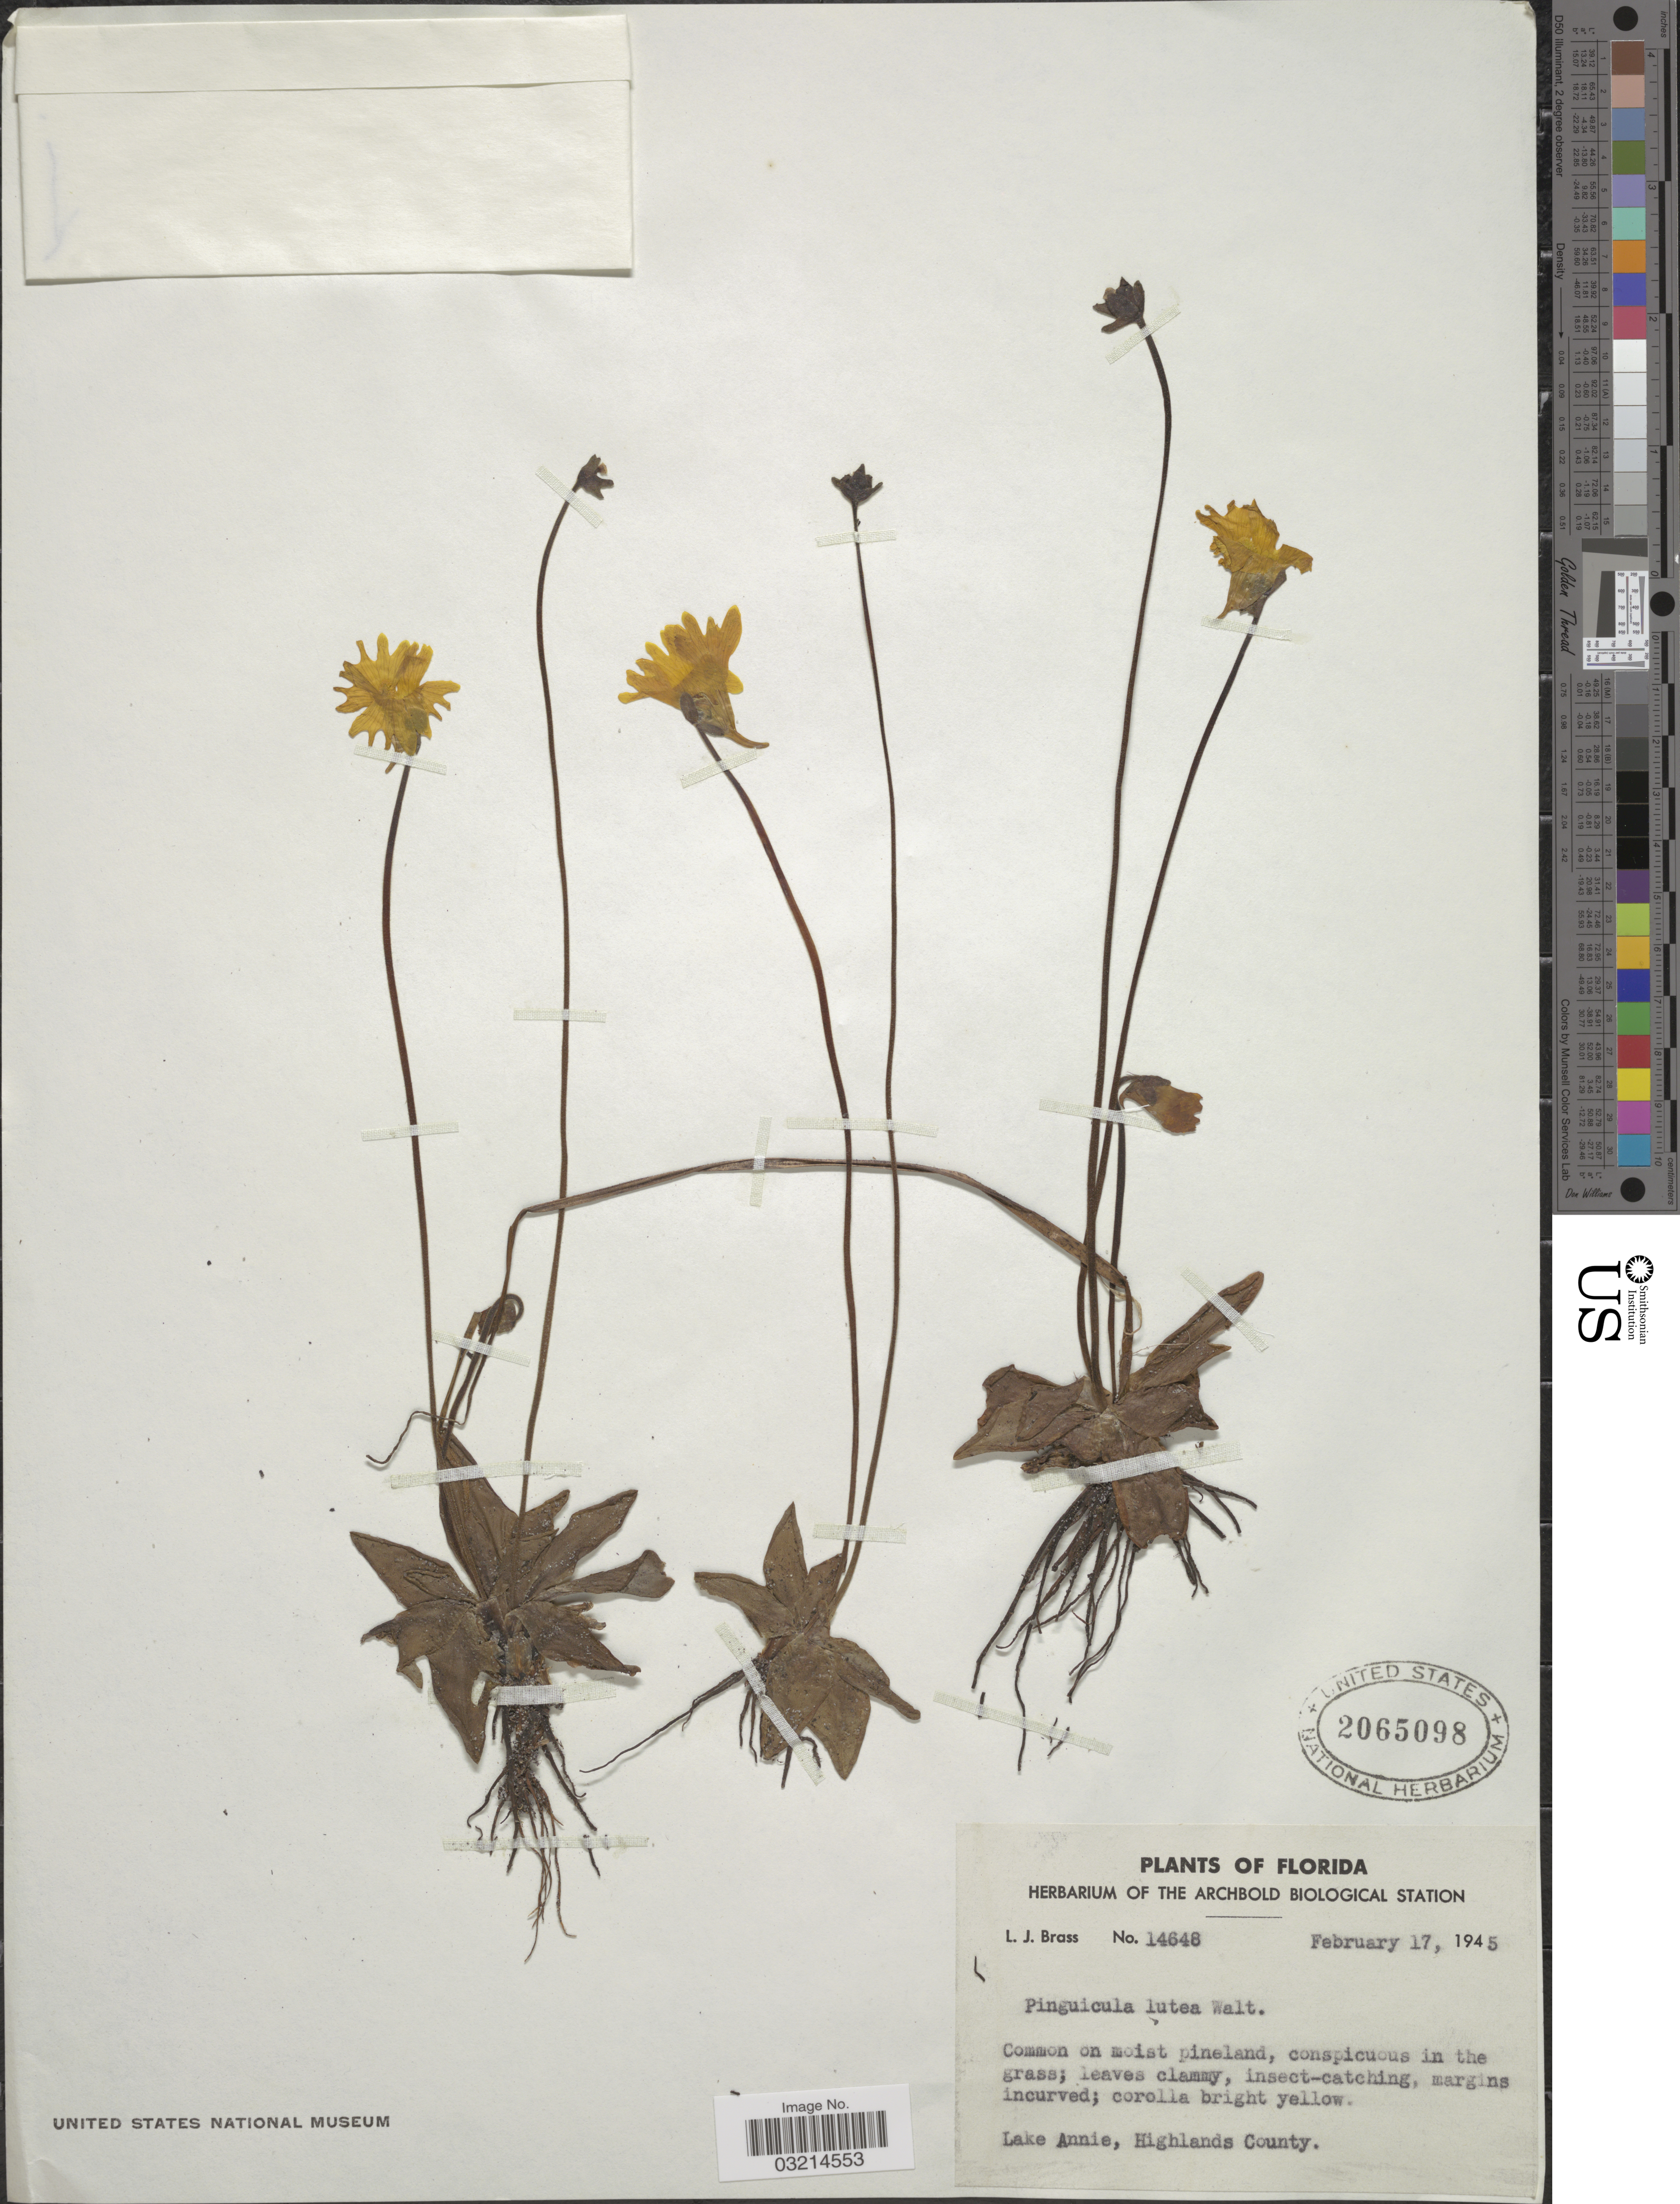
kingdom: Plantae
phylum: Tracheophyta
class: Magnoliopsida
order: Lamiales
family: Lentibulariaceae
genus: Pinguicula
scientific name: Pinguicula lutea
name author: Walter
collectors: L. J. Brass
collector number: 14648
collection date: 1945-02-17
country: United States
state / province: Florida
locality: Lake Annie, Highlands County.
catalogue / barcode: US 2065098